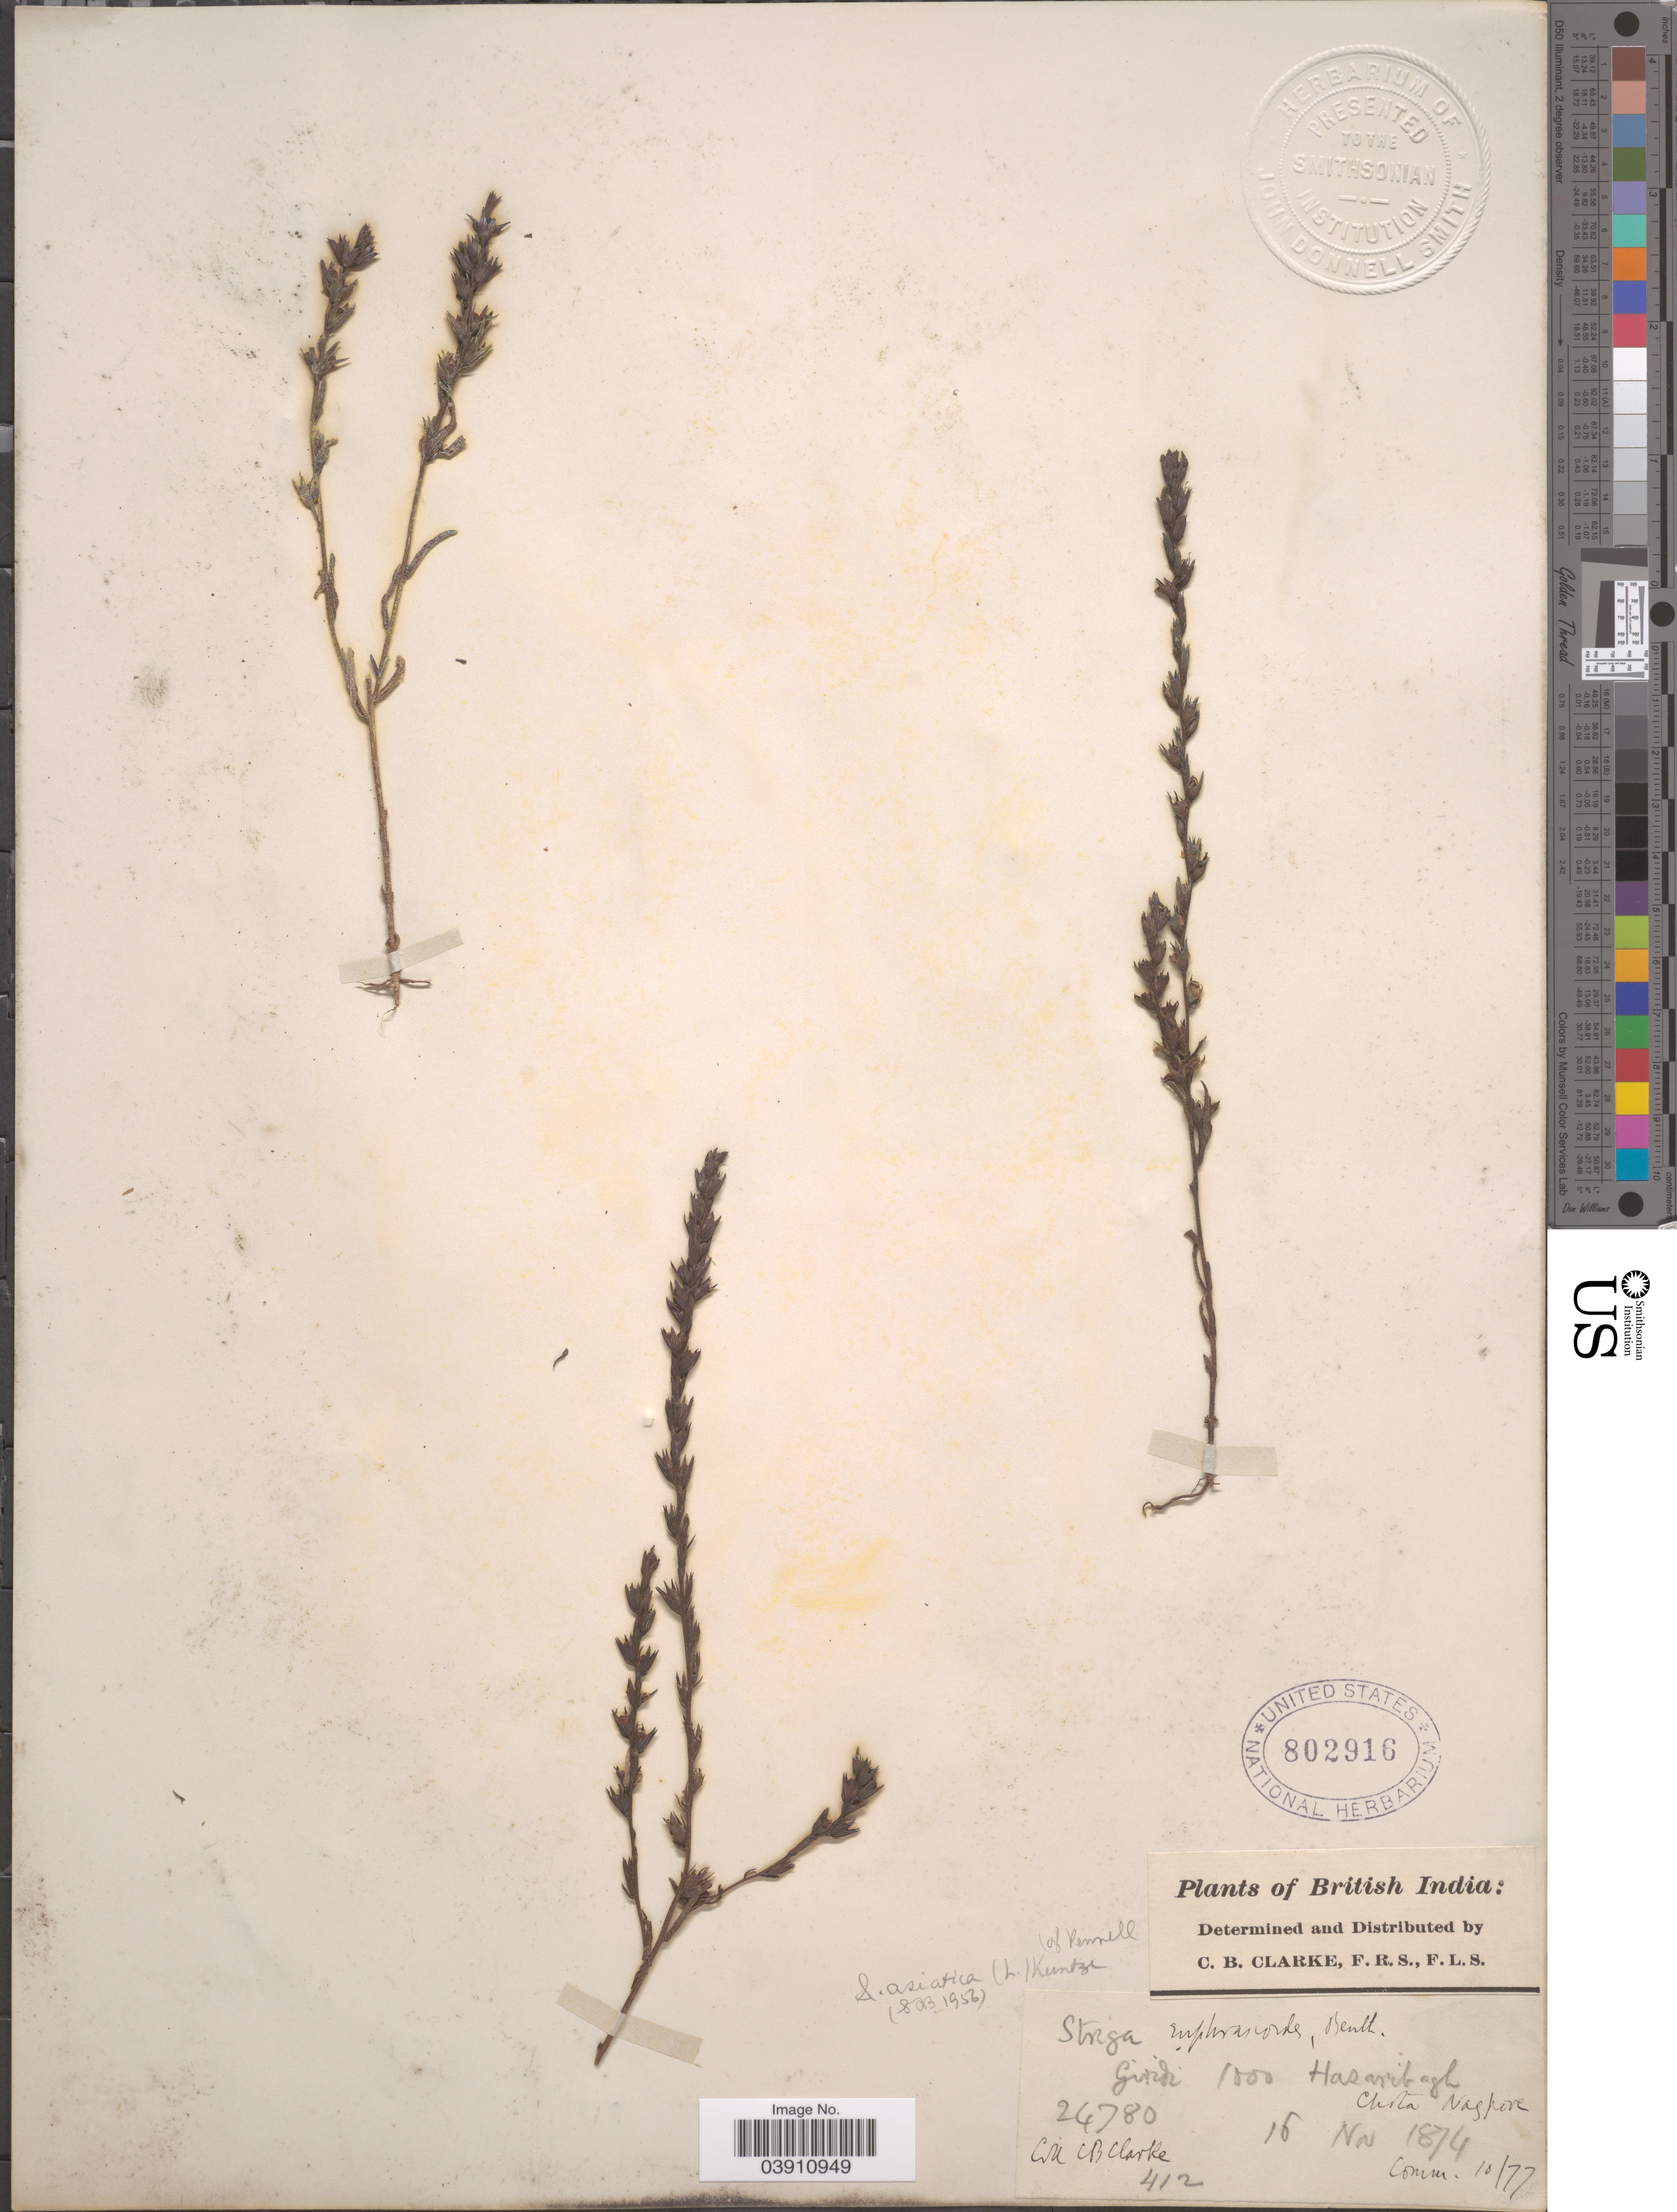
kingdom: Plantae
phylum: Tracheophyta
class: Magnoliopsida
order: Lamiales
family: Orobanchaceae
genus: Striga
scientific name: Striga euphrasioides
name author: Benth.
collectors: C. B. Clarke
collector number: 24780/412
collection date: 1874-11-16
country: India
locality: British India. Girdi, Hazaribagh. Chota Nagpore.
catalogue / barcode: US 802916